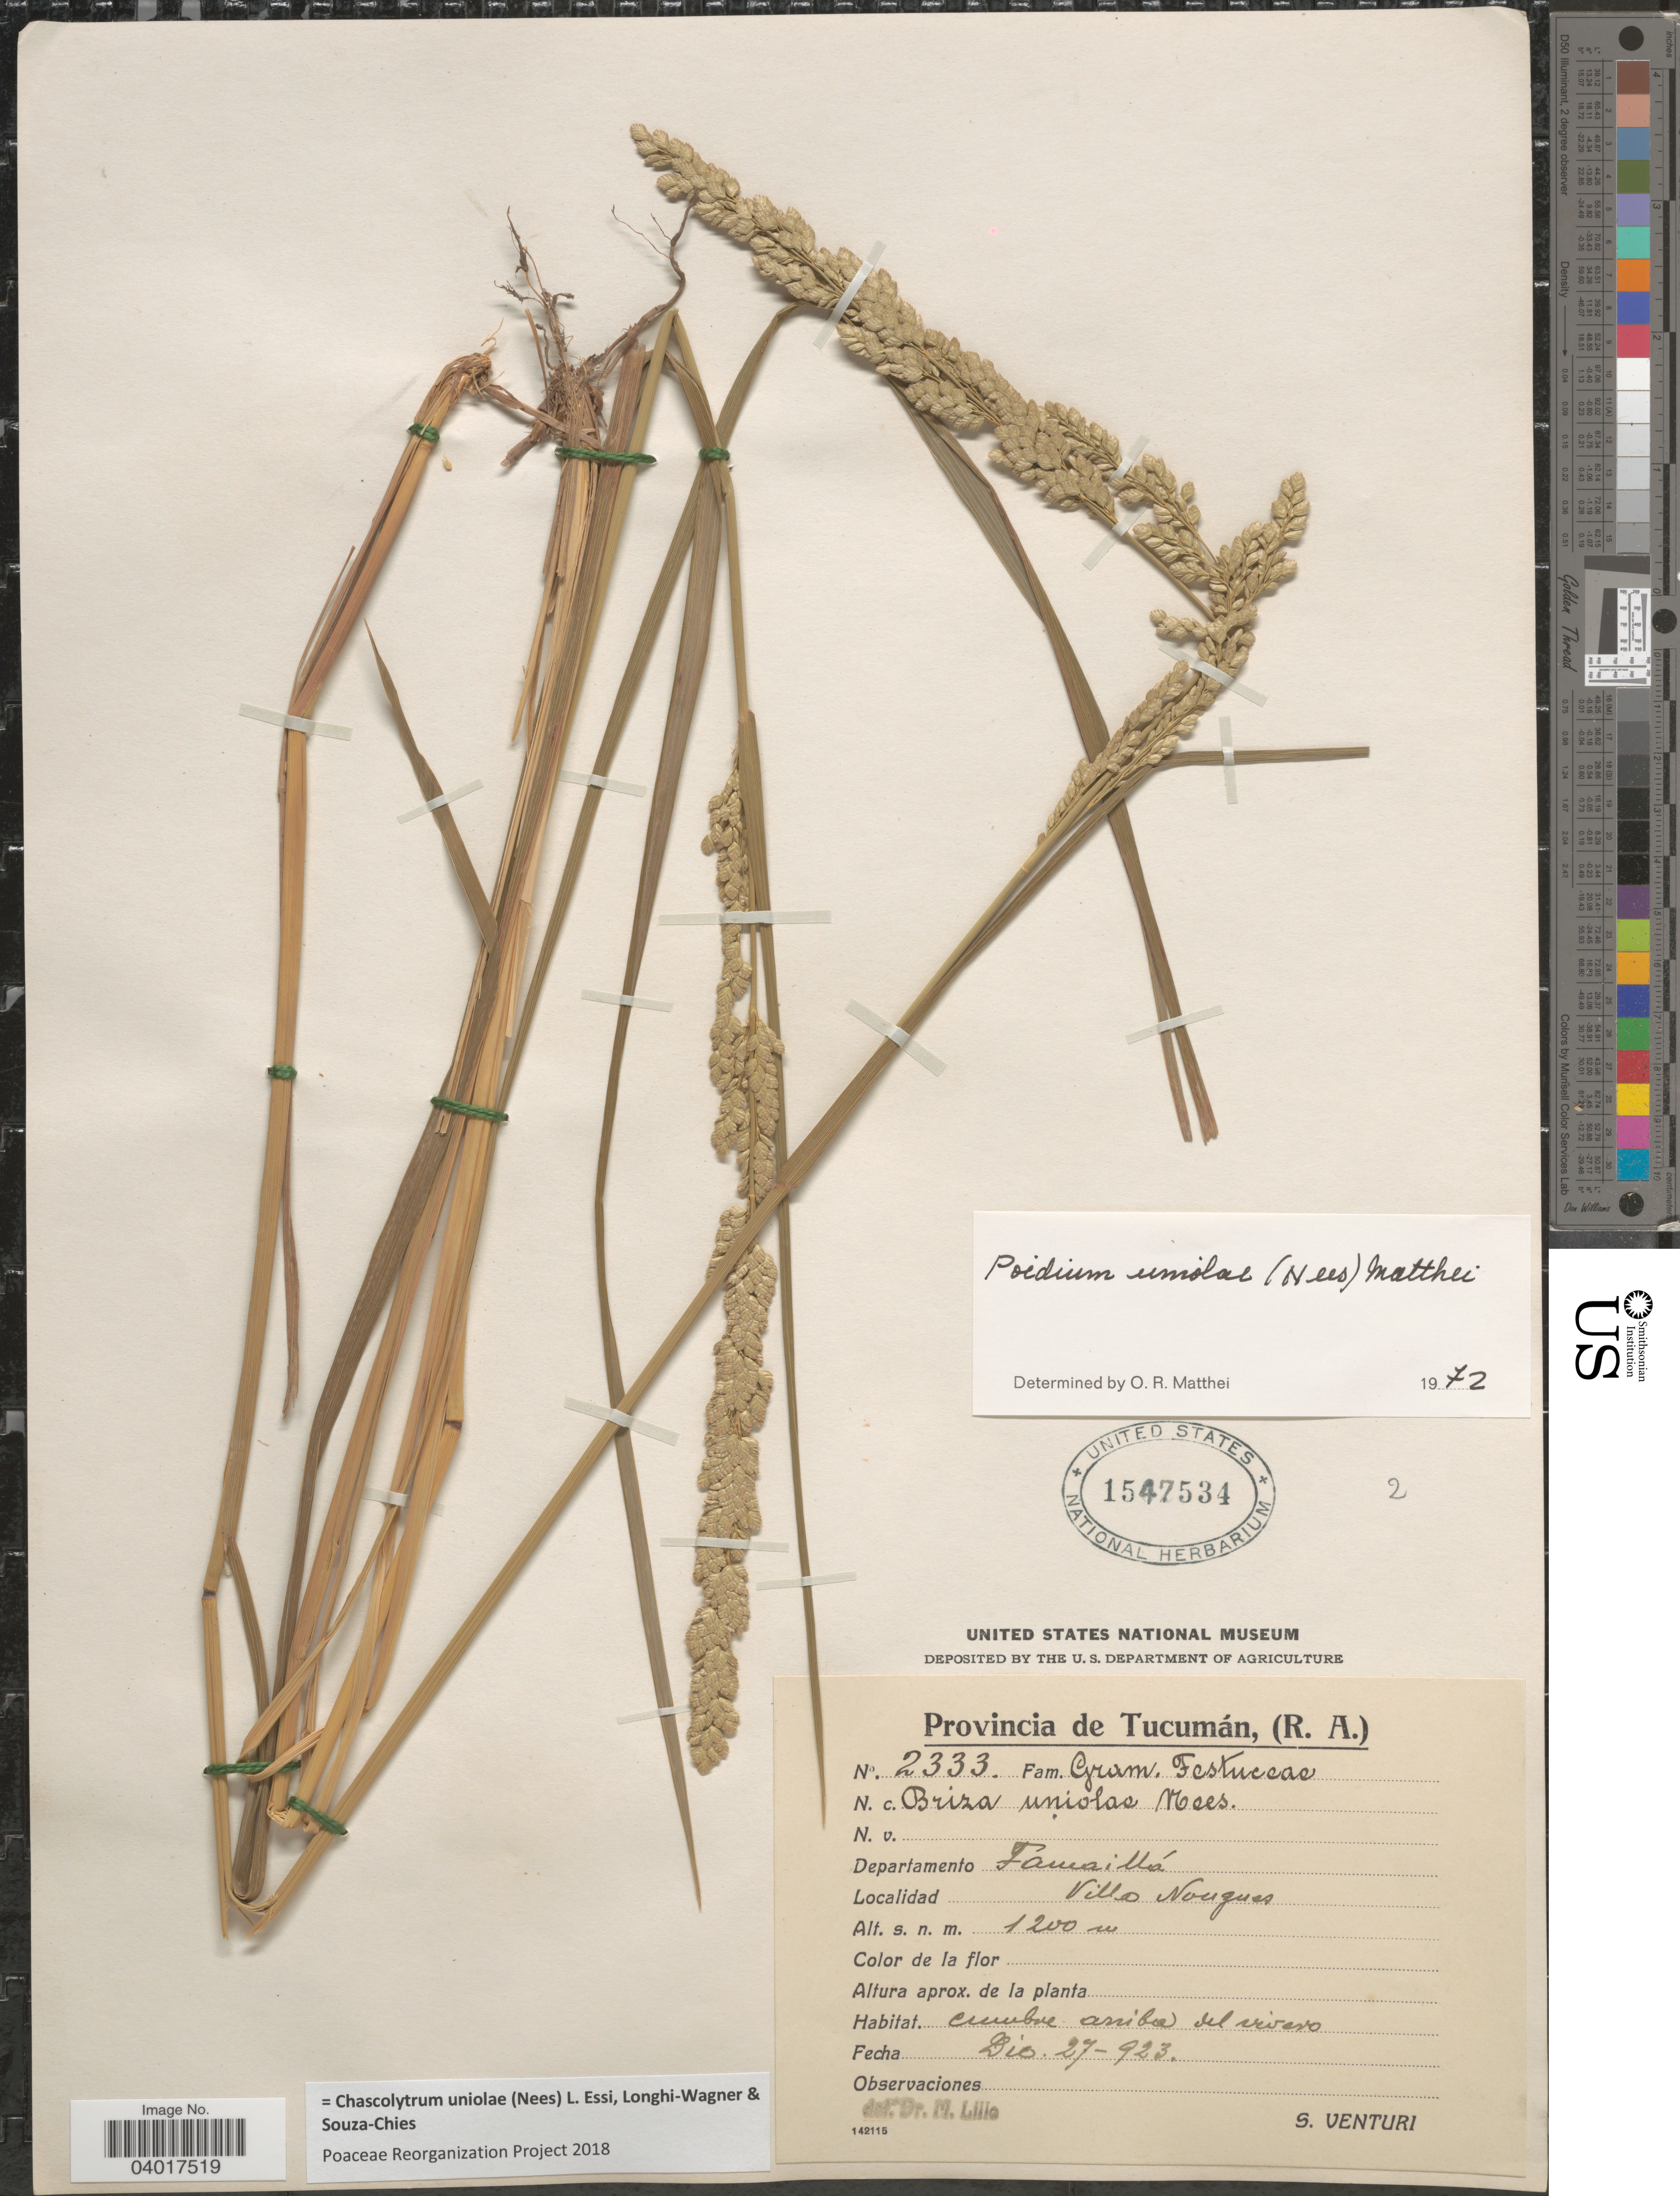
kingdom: Plantae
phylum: Tracheophyta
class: Liliopsida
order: Poales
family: Poaceae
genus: Chascolytrum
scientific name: Chascolytrum uniolae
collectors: S. Venturi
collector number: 2333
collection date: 1923-12-27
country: Argentina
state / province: Tucuman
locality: Departamento Famaillá. Villa Nougues.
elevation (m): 1200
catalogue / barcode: US 1547534